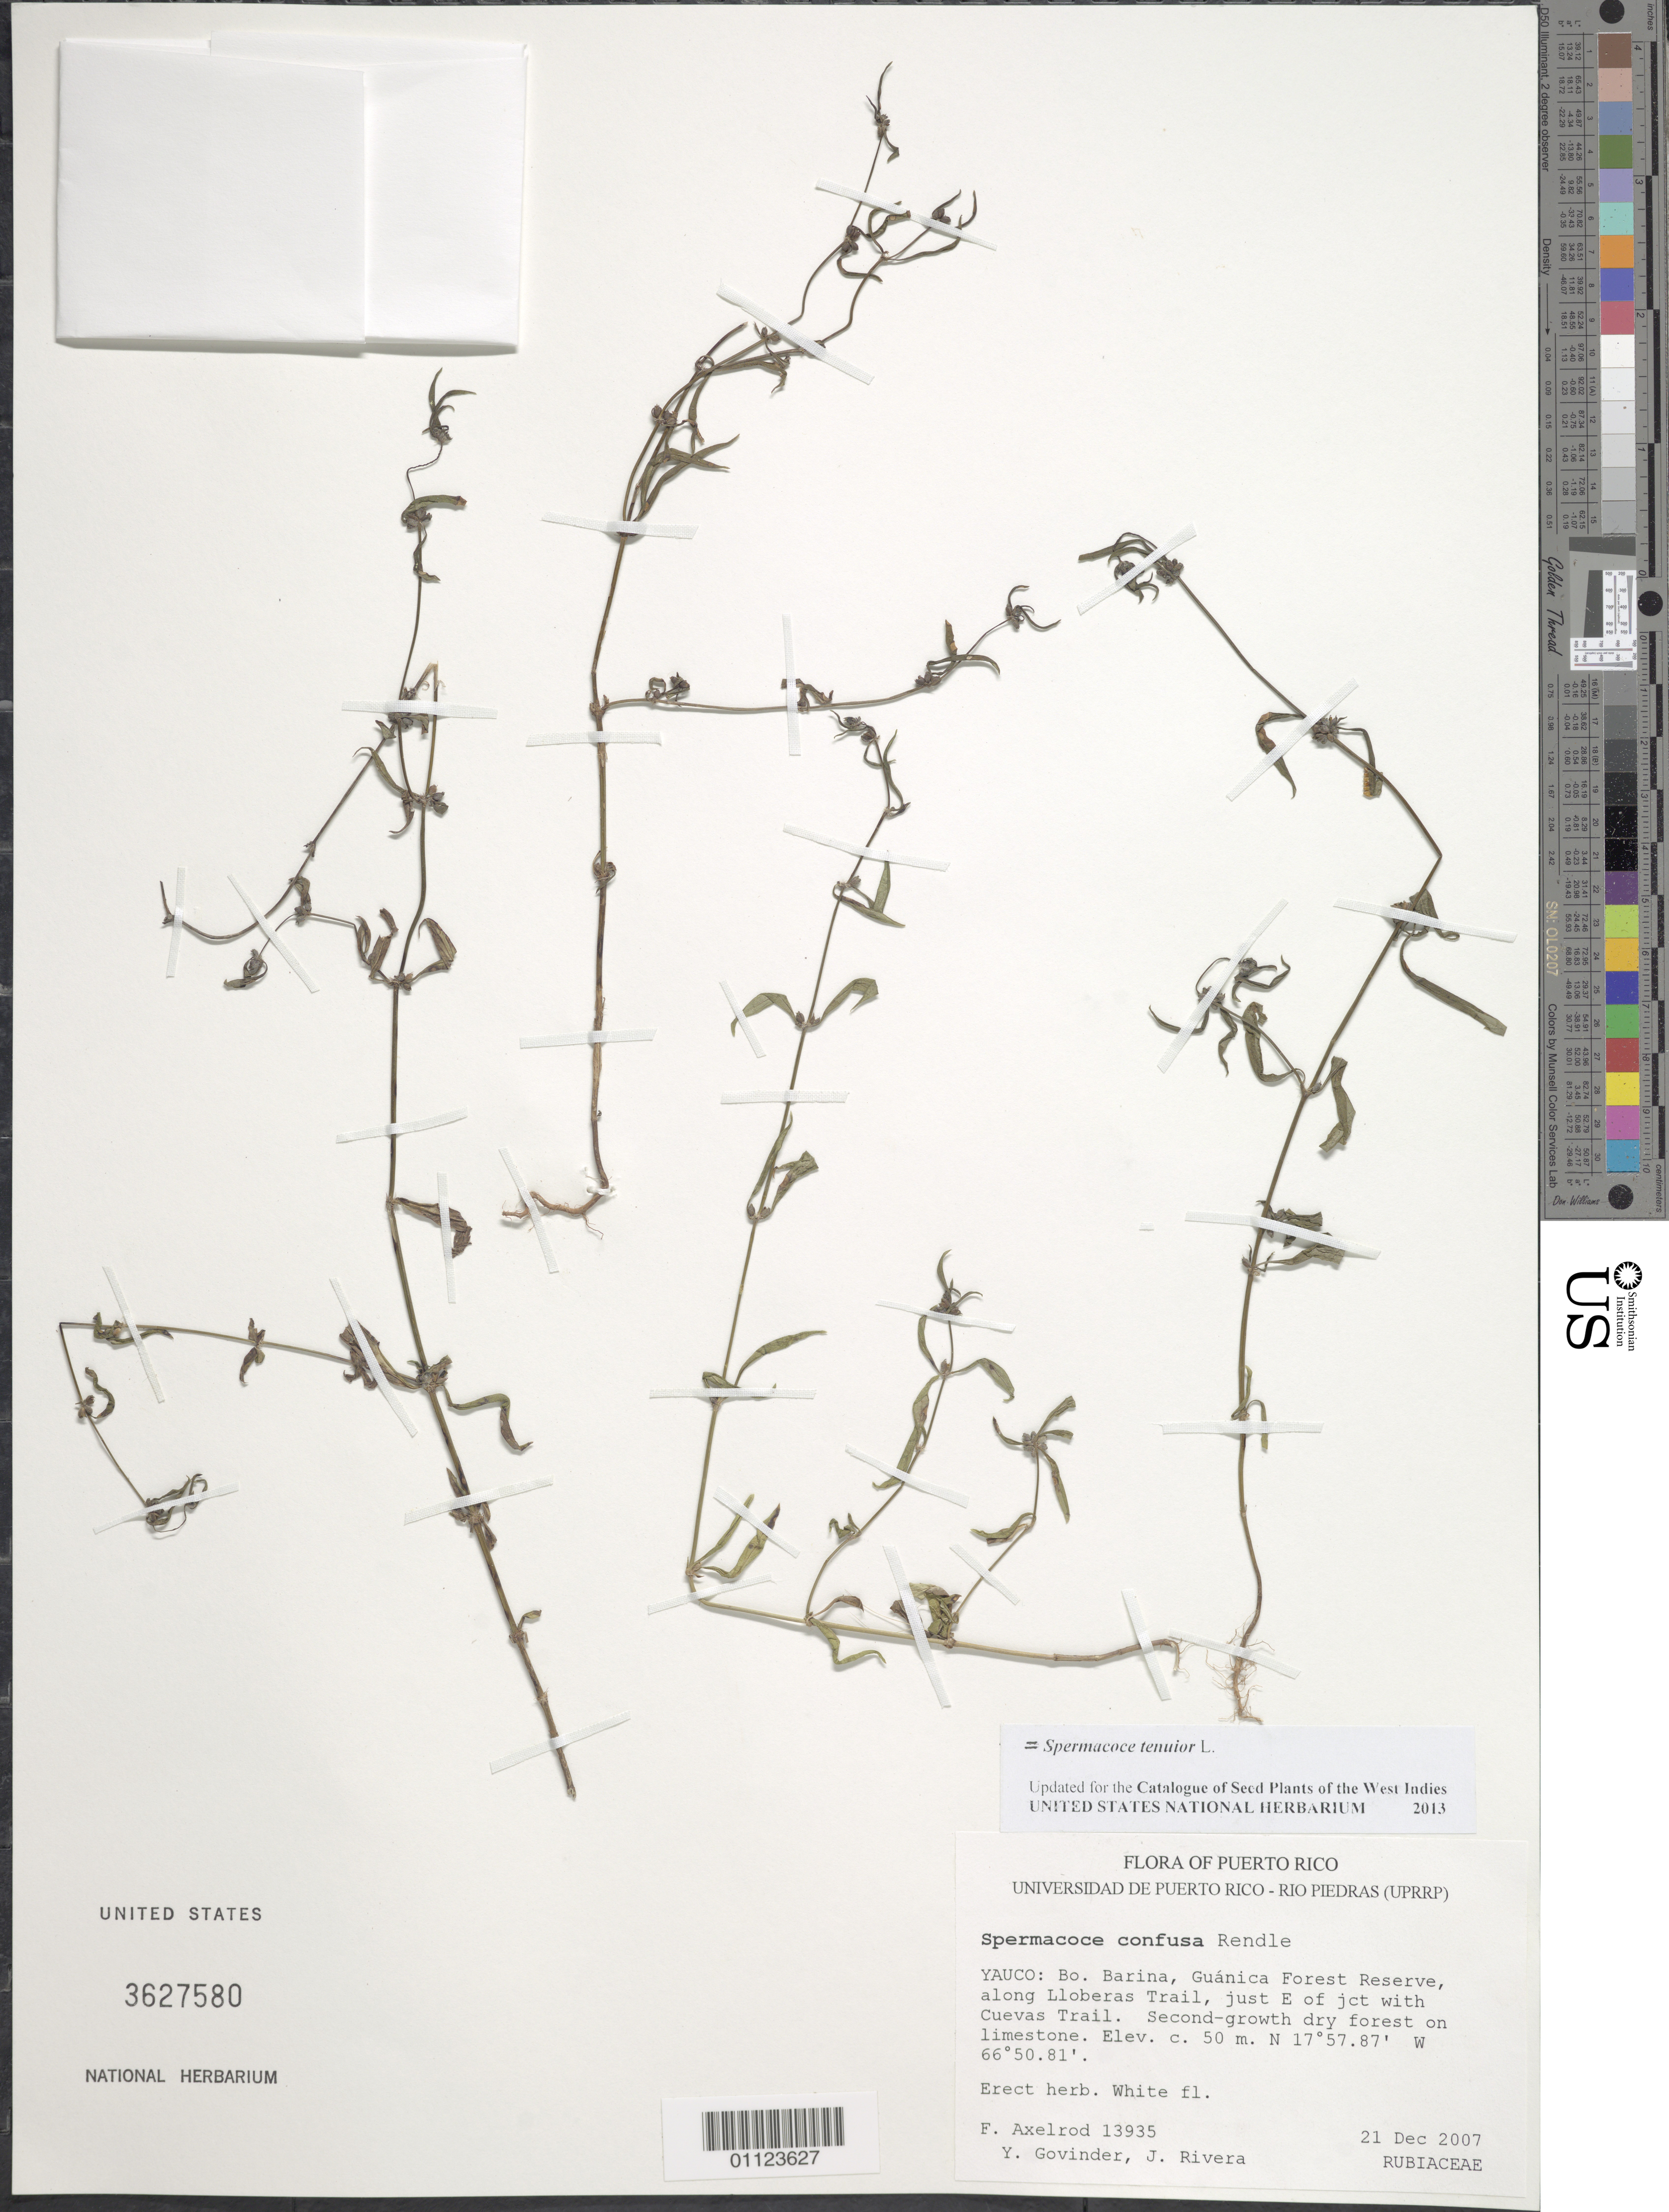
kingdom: Plantae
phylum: Tracheophyta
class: Magnoliopsida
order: Gentianales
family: Rubiaceae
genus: Spermacoce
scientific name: Spermacoce tenuior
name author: L.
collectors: F. S. Axelrod, Y. Govinder & J. Rivera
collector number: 13935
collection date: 2007-12-21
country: Puerto Rico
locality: Yauco: Bo. Barina, Guánica Forest Reserve, along Lloberas Trail, just E of jct. with Cuevas Trail.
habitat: Second-growth dry forest on limestone.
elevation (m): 50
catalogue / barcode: US 3627580